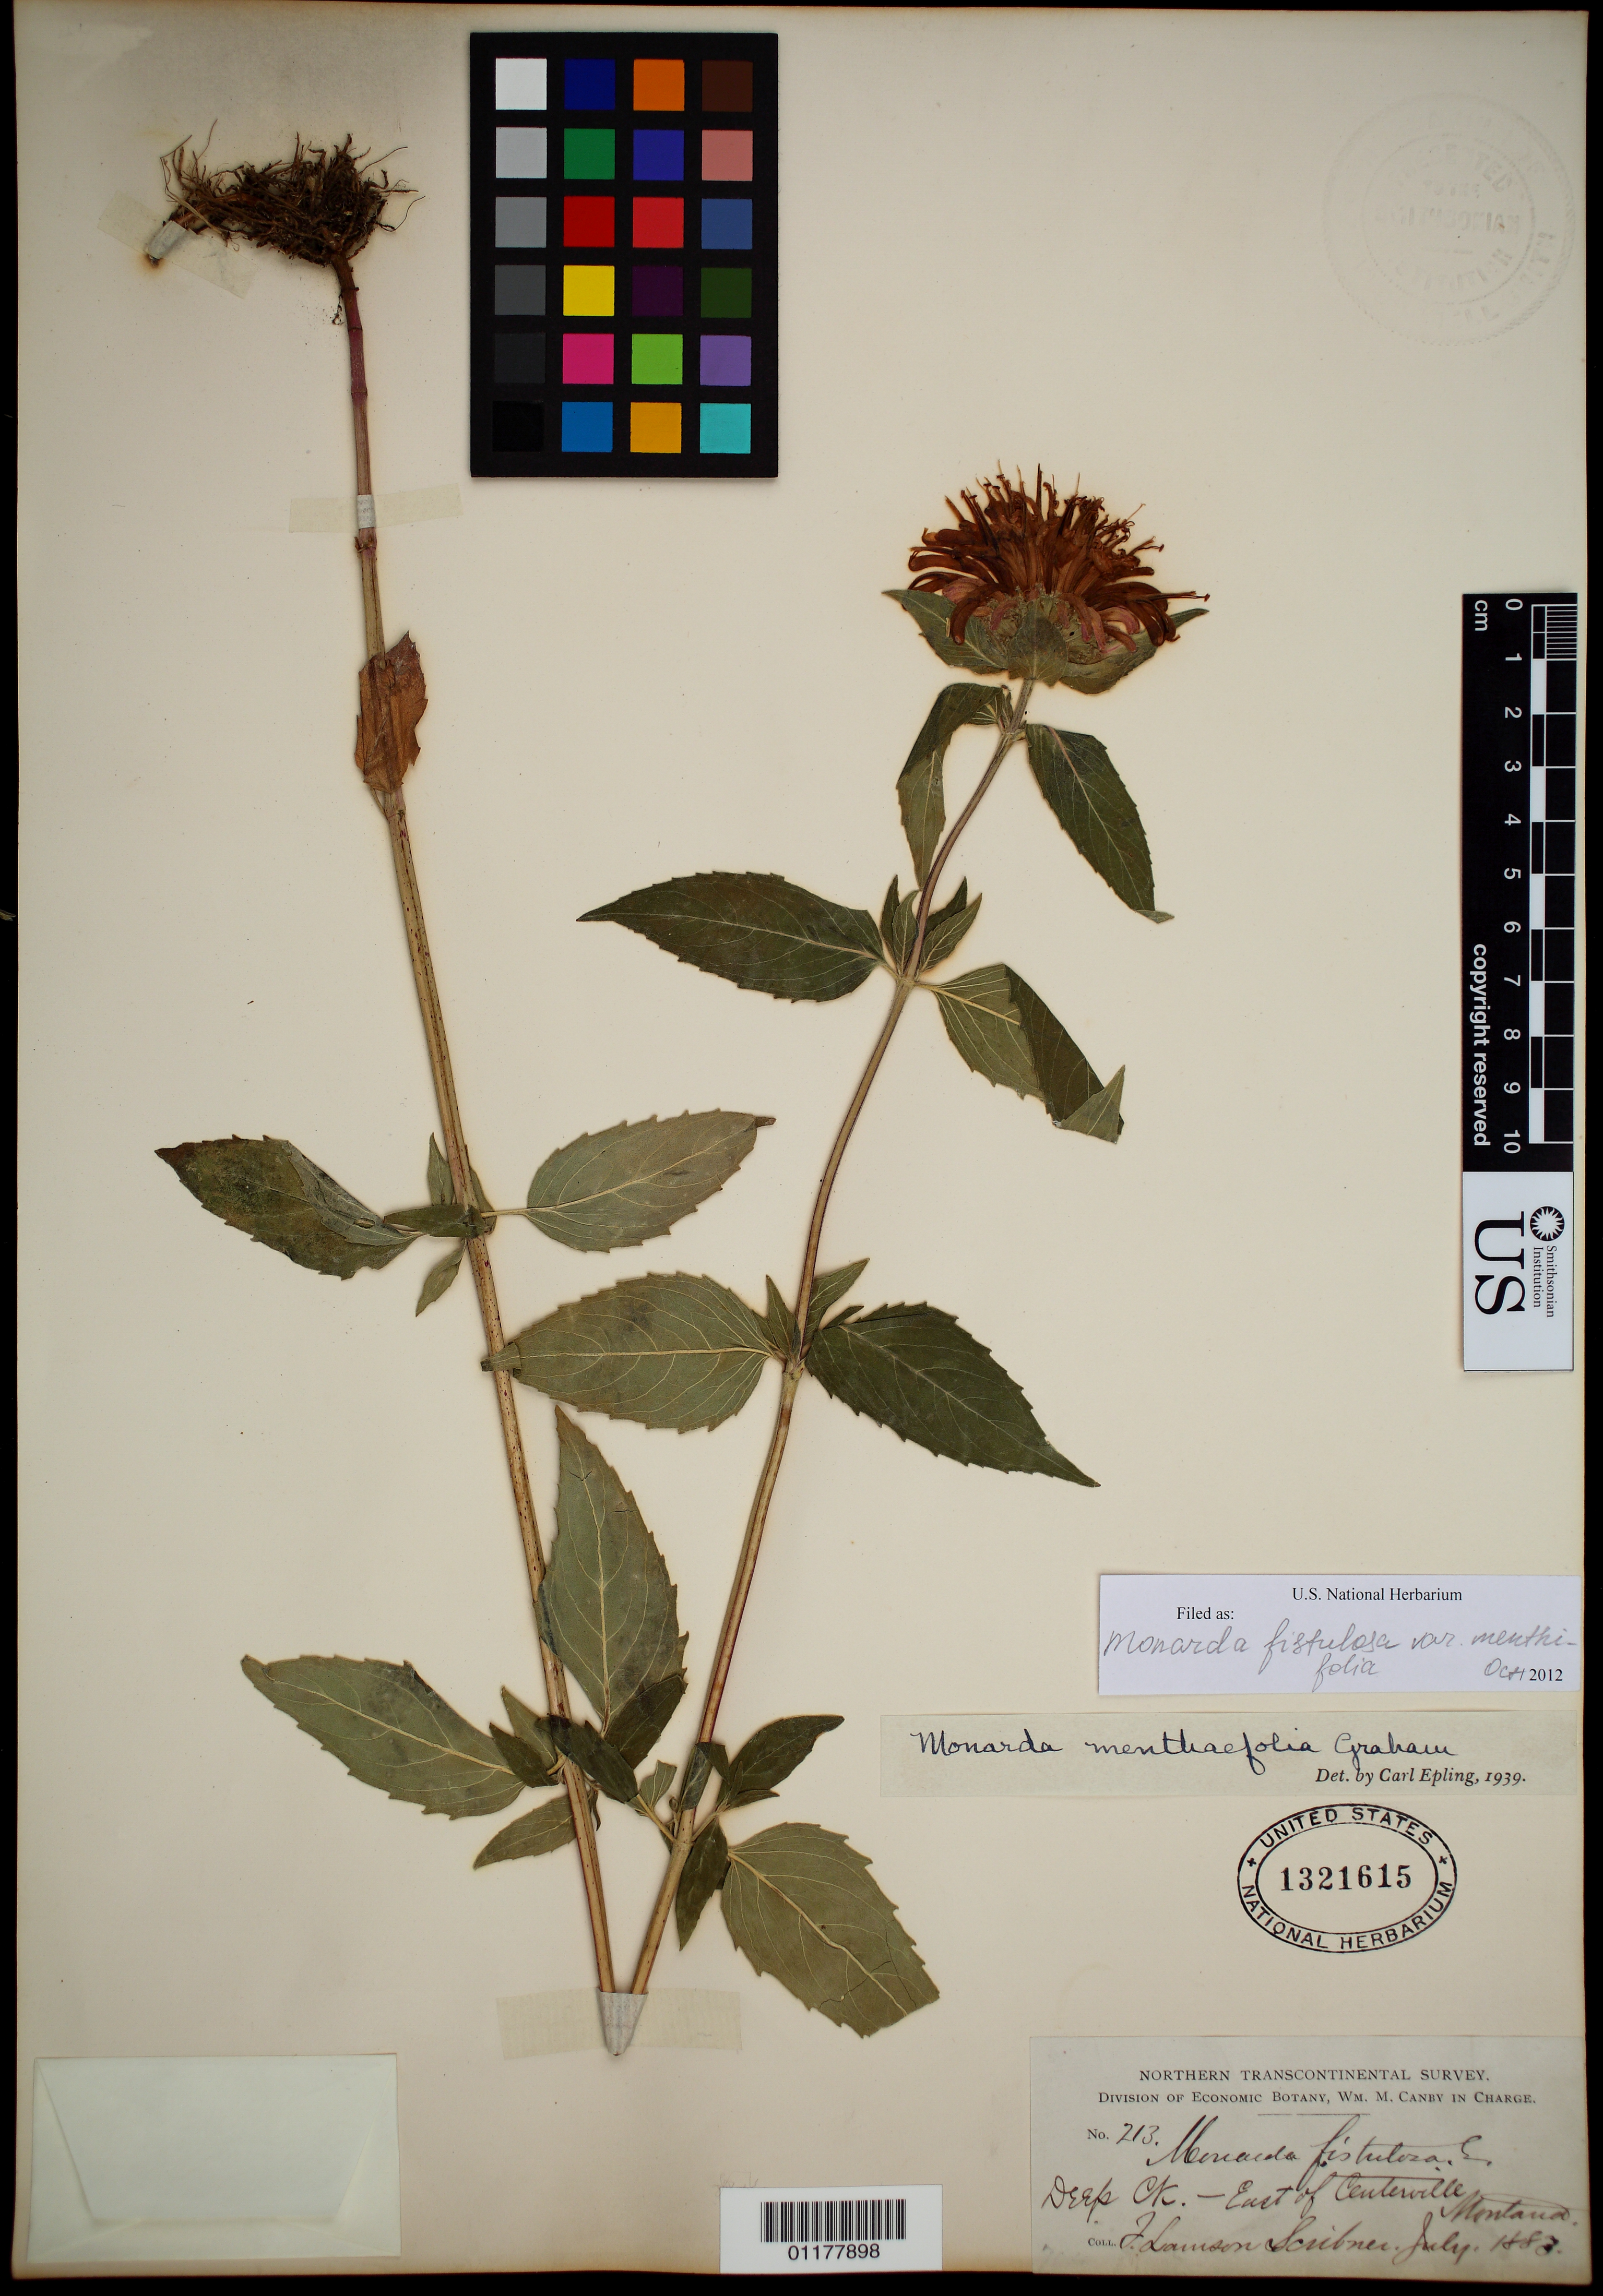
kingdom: Plantae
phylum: Tracheophyta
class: Magnoliopsida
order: Lamiales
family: Lamiaceae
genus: Monarda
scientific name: Monarda fistulosa var. menthifolia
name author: (Graham) Fernald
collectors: F. L. Scribner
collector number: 213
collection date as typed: Jul 1883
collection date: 1883-07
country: United States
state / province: Montana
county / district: Silver Bow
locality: Deep Creek, E of Centerville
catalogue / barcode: US 1321615